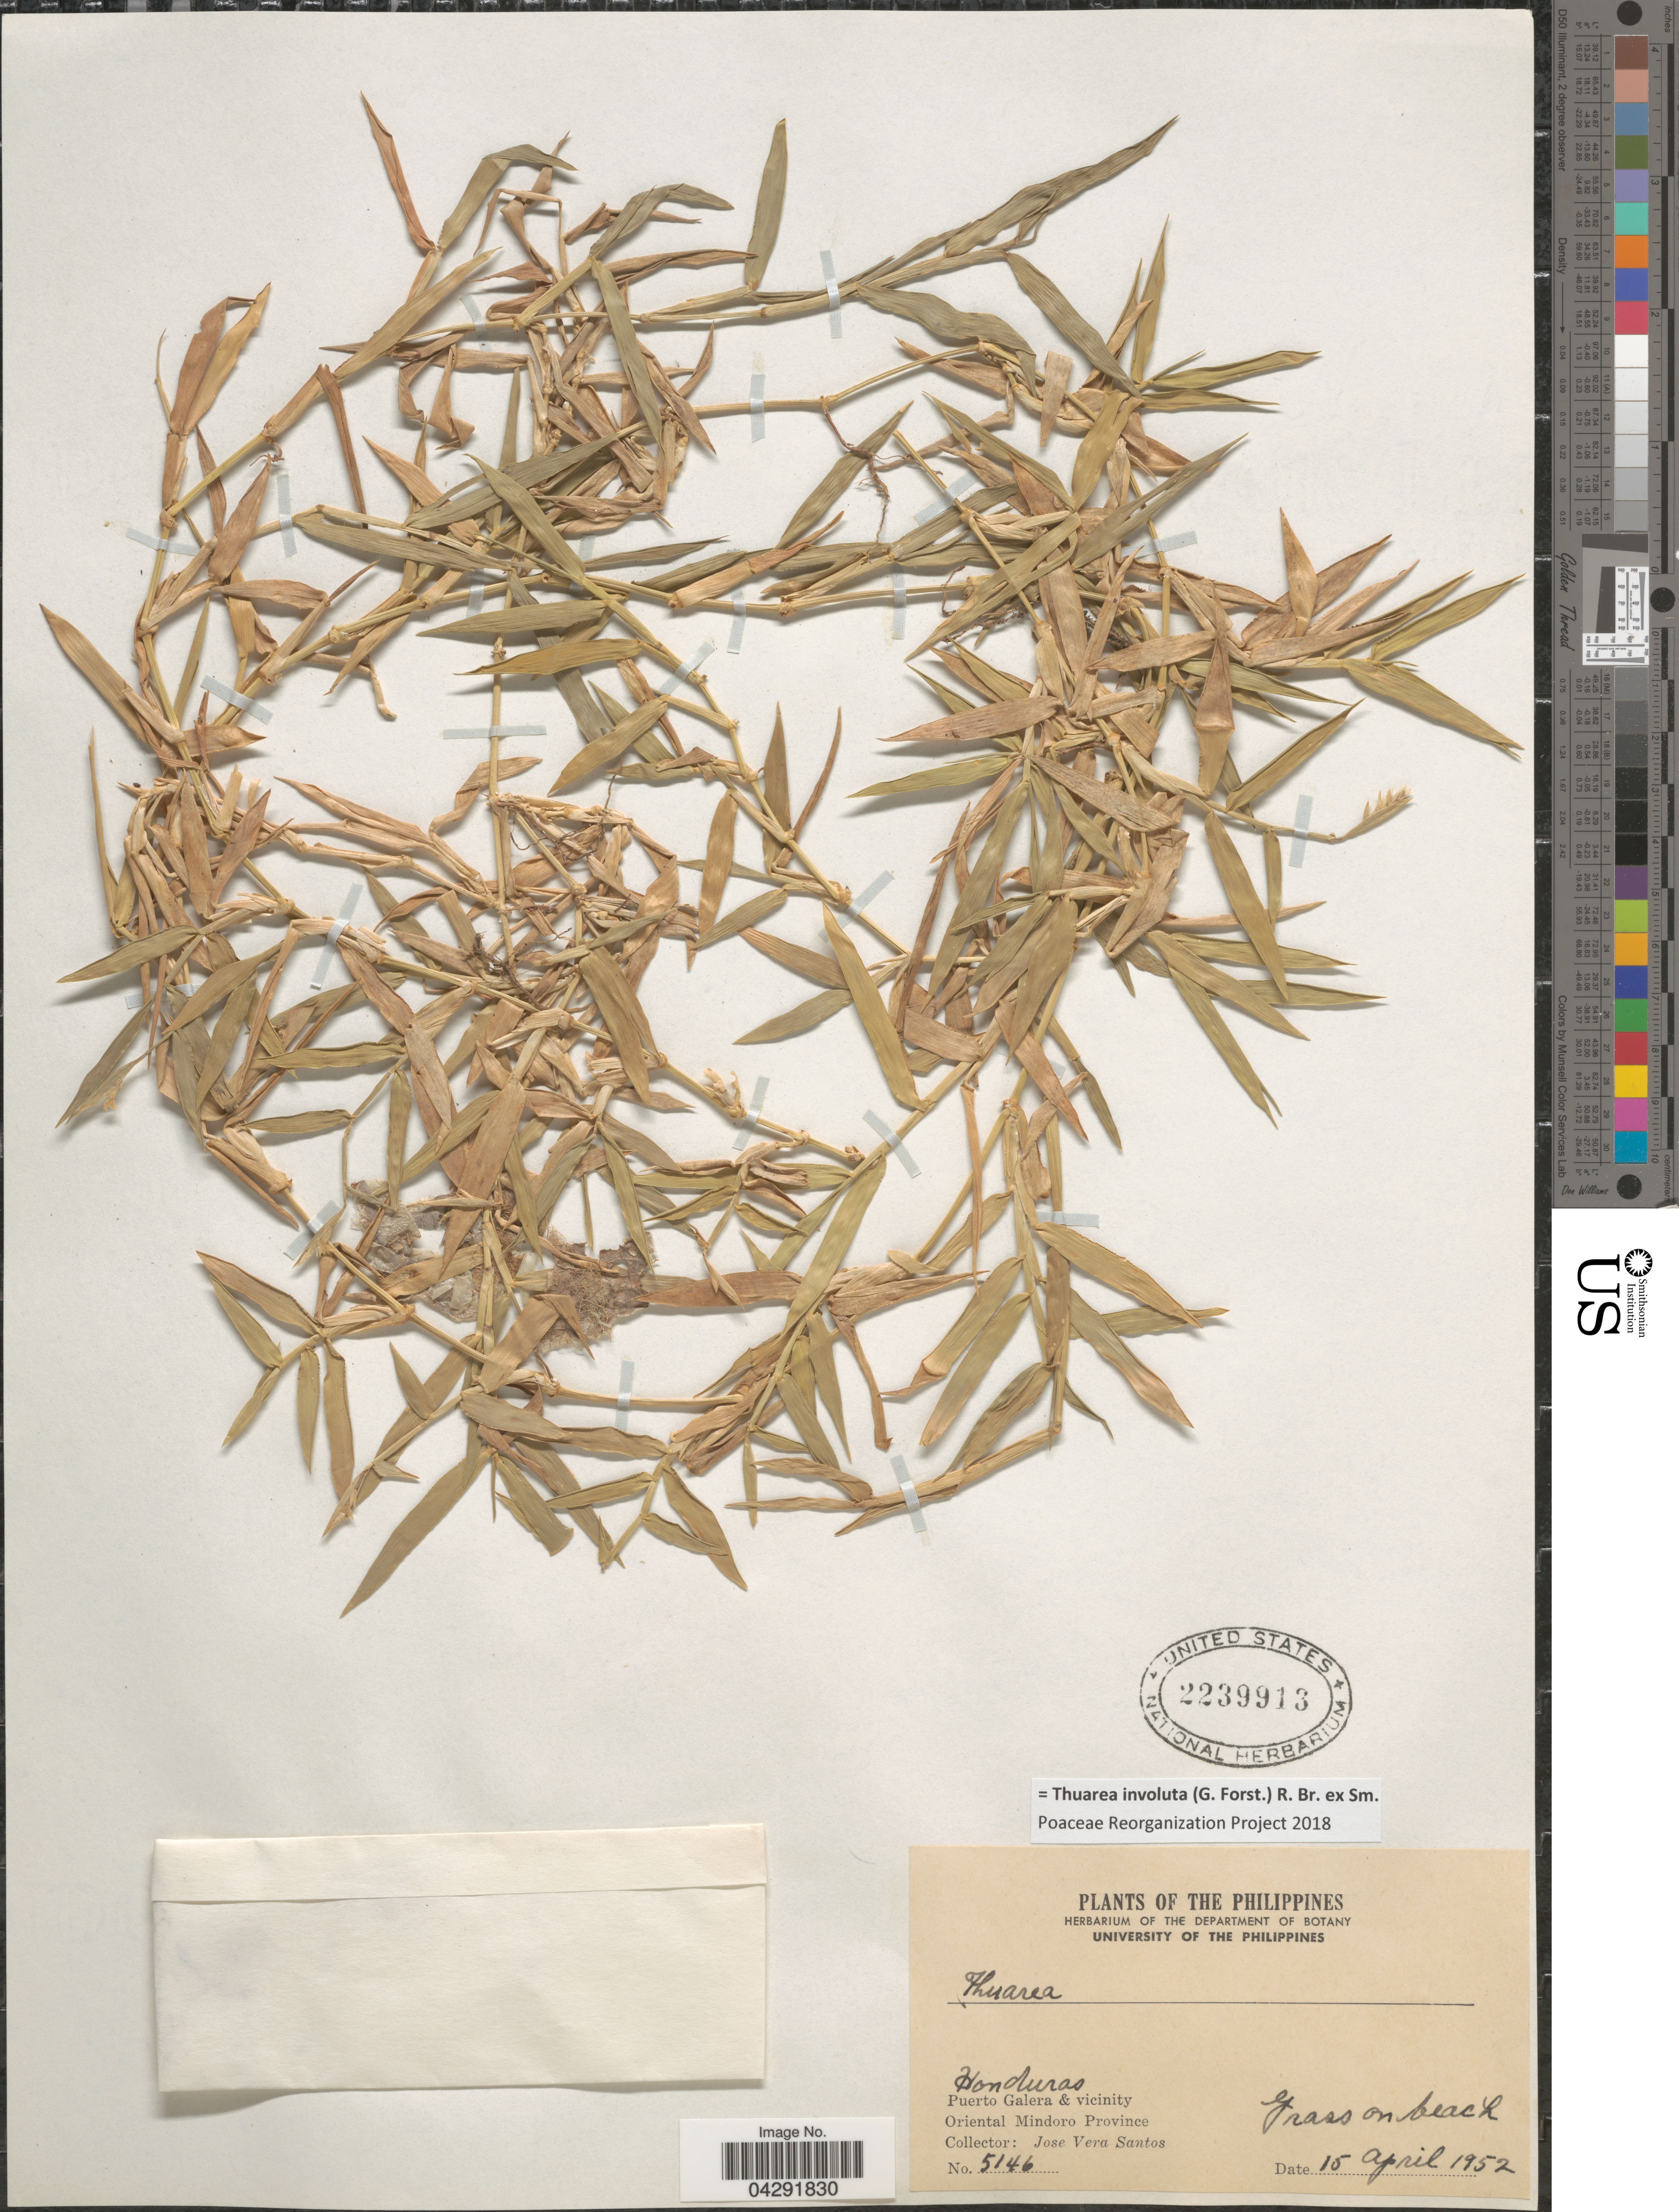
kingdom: Plantae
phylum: Tracheophyta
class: Liliopsida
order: Poales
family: Poaceae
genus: Thuarea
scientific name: Thuarea involuta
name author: (G. Forst.) R. Br. ex Sm.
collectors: J. Santos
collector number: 5146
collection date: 1952-04-15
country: Philippines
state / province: Mimaropa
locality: Honduras. Puerto Galera & vicinity. Oriental Mindoro Province.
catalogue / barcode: US 2239913